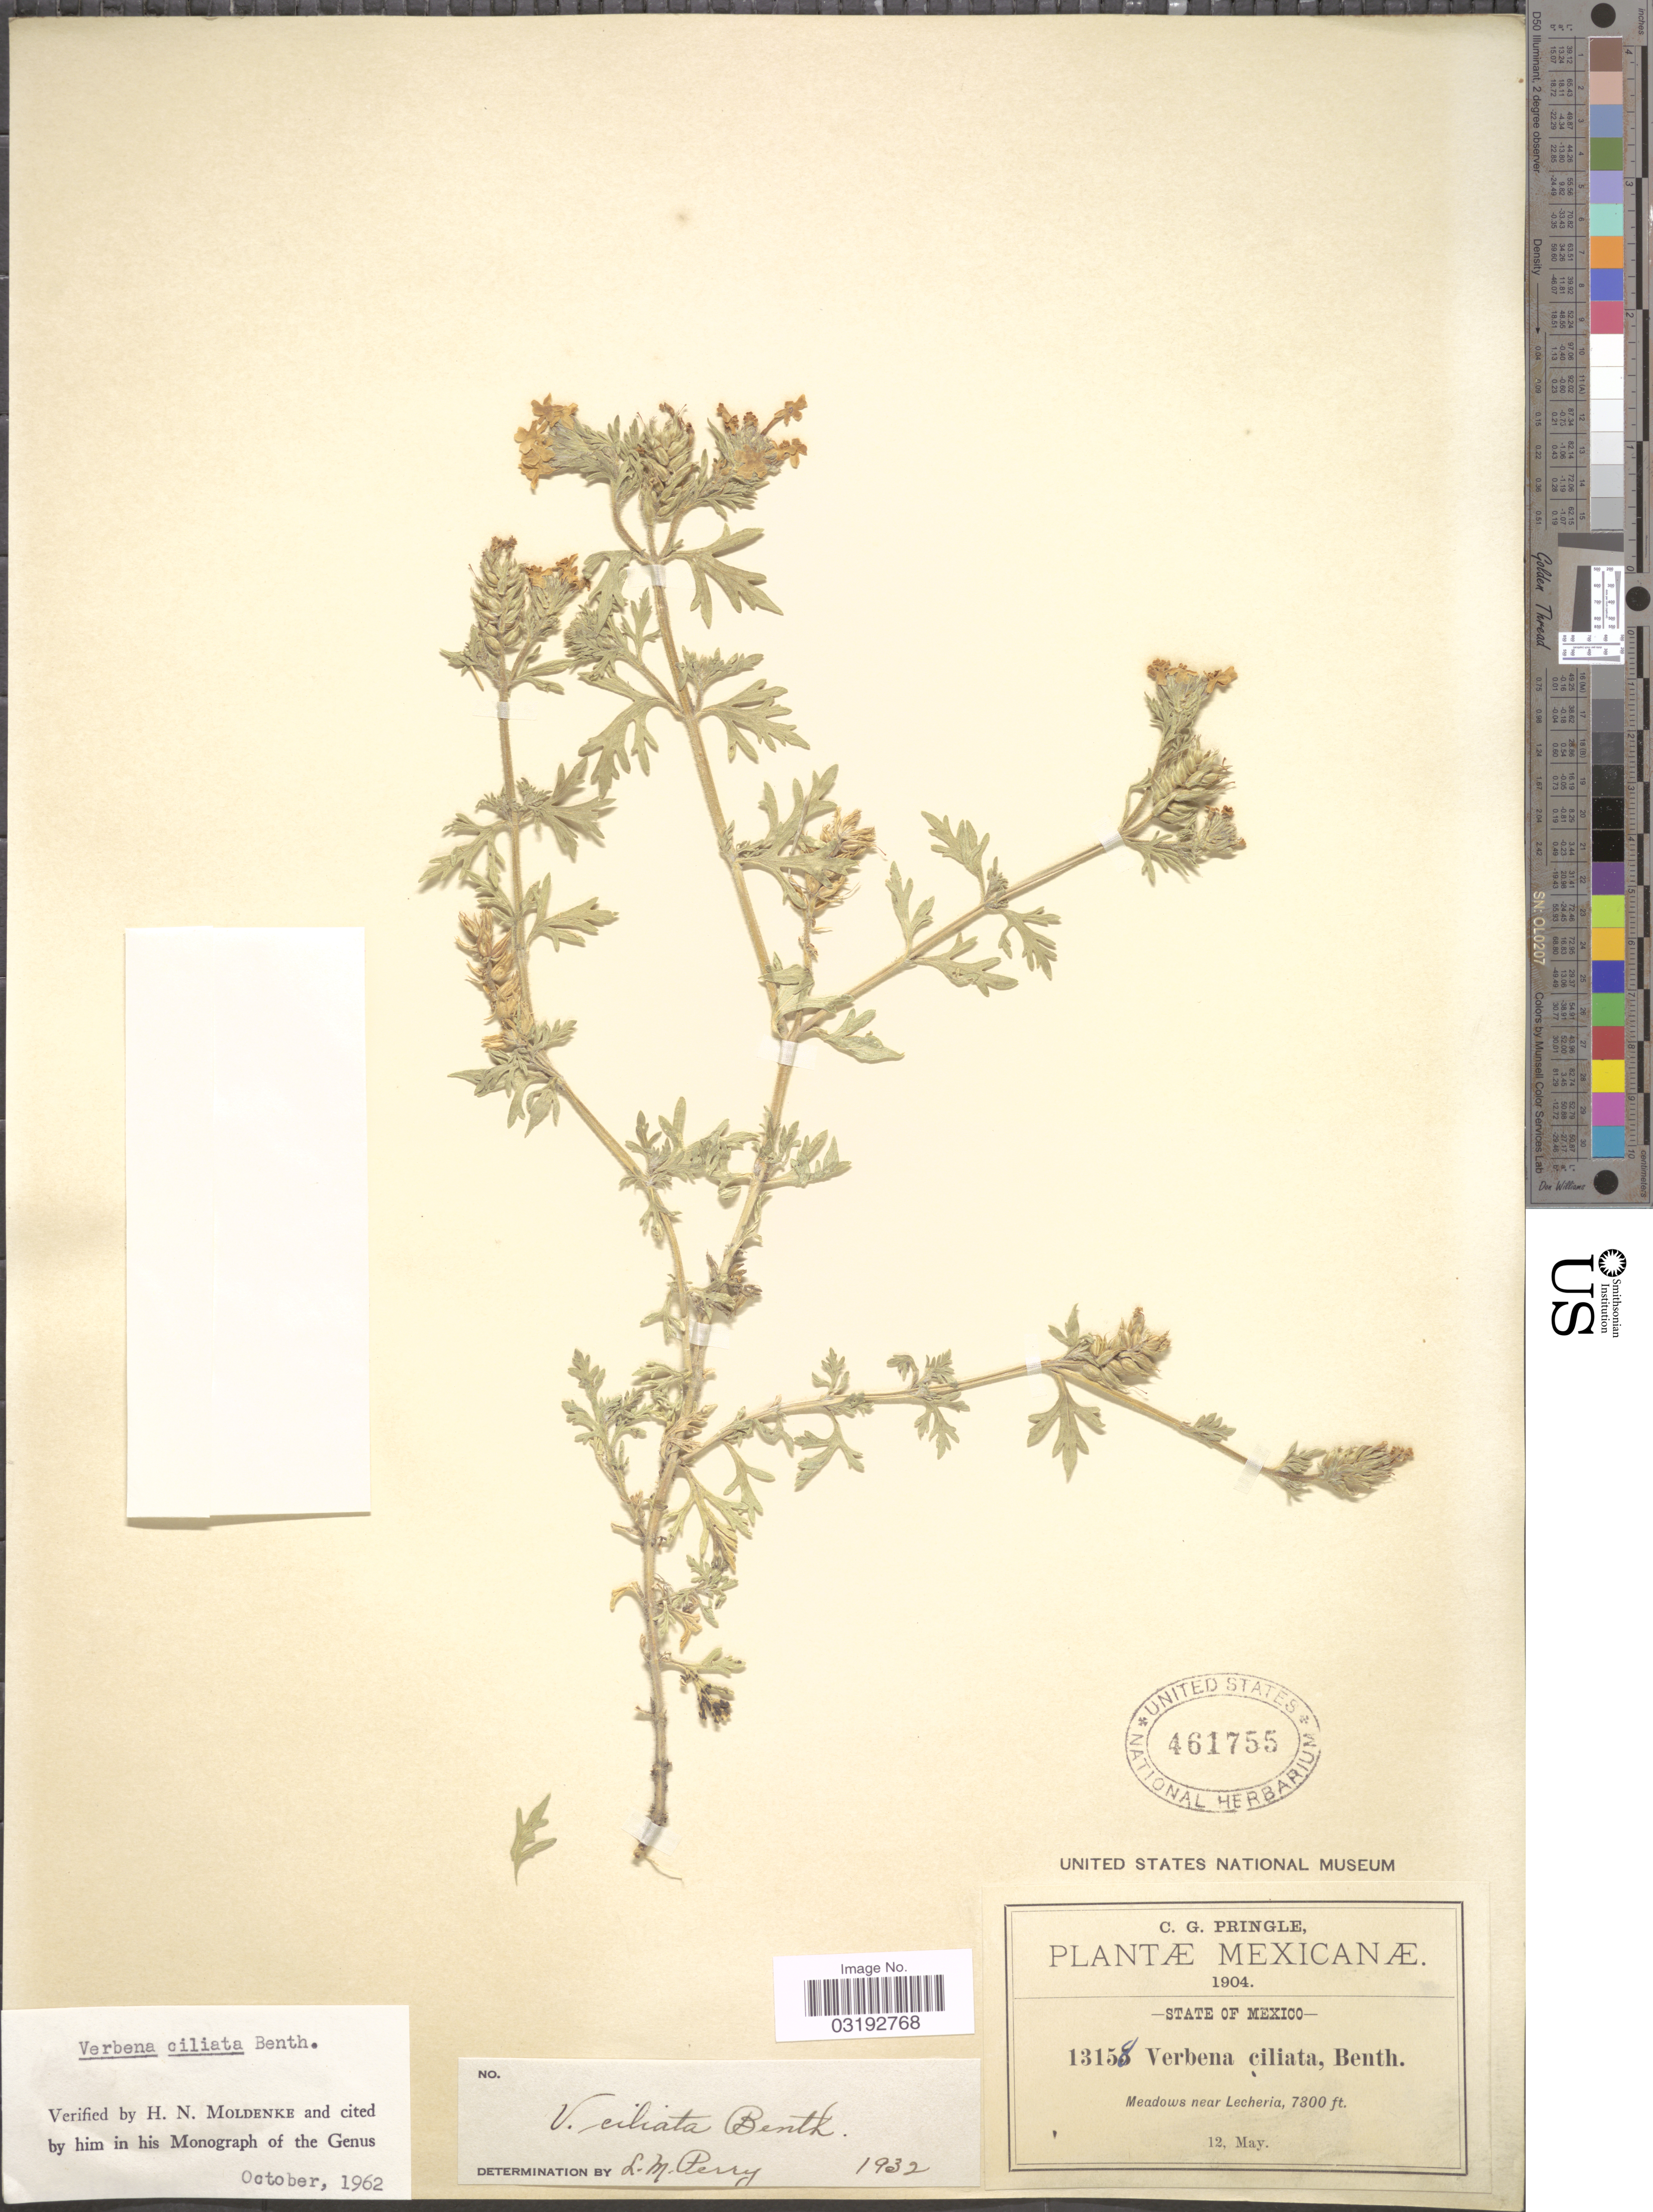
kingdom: Plantae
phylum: Tracheophyta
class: Magnoliopsida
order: Lamiales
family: Verbenaceae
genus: Verbena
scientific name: Verbena ciliata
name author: Benth.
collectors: C. G. Pringle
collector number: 13158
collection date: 1904-05-12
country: Mexico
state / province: México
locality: Meadows near Lecheria.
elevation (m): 2225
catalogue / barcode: US 461755